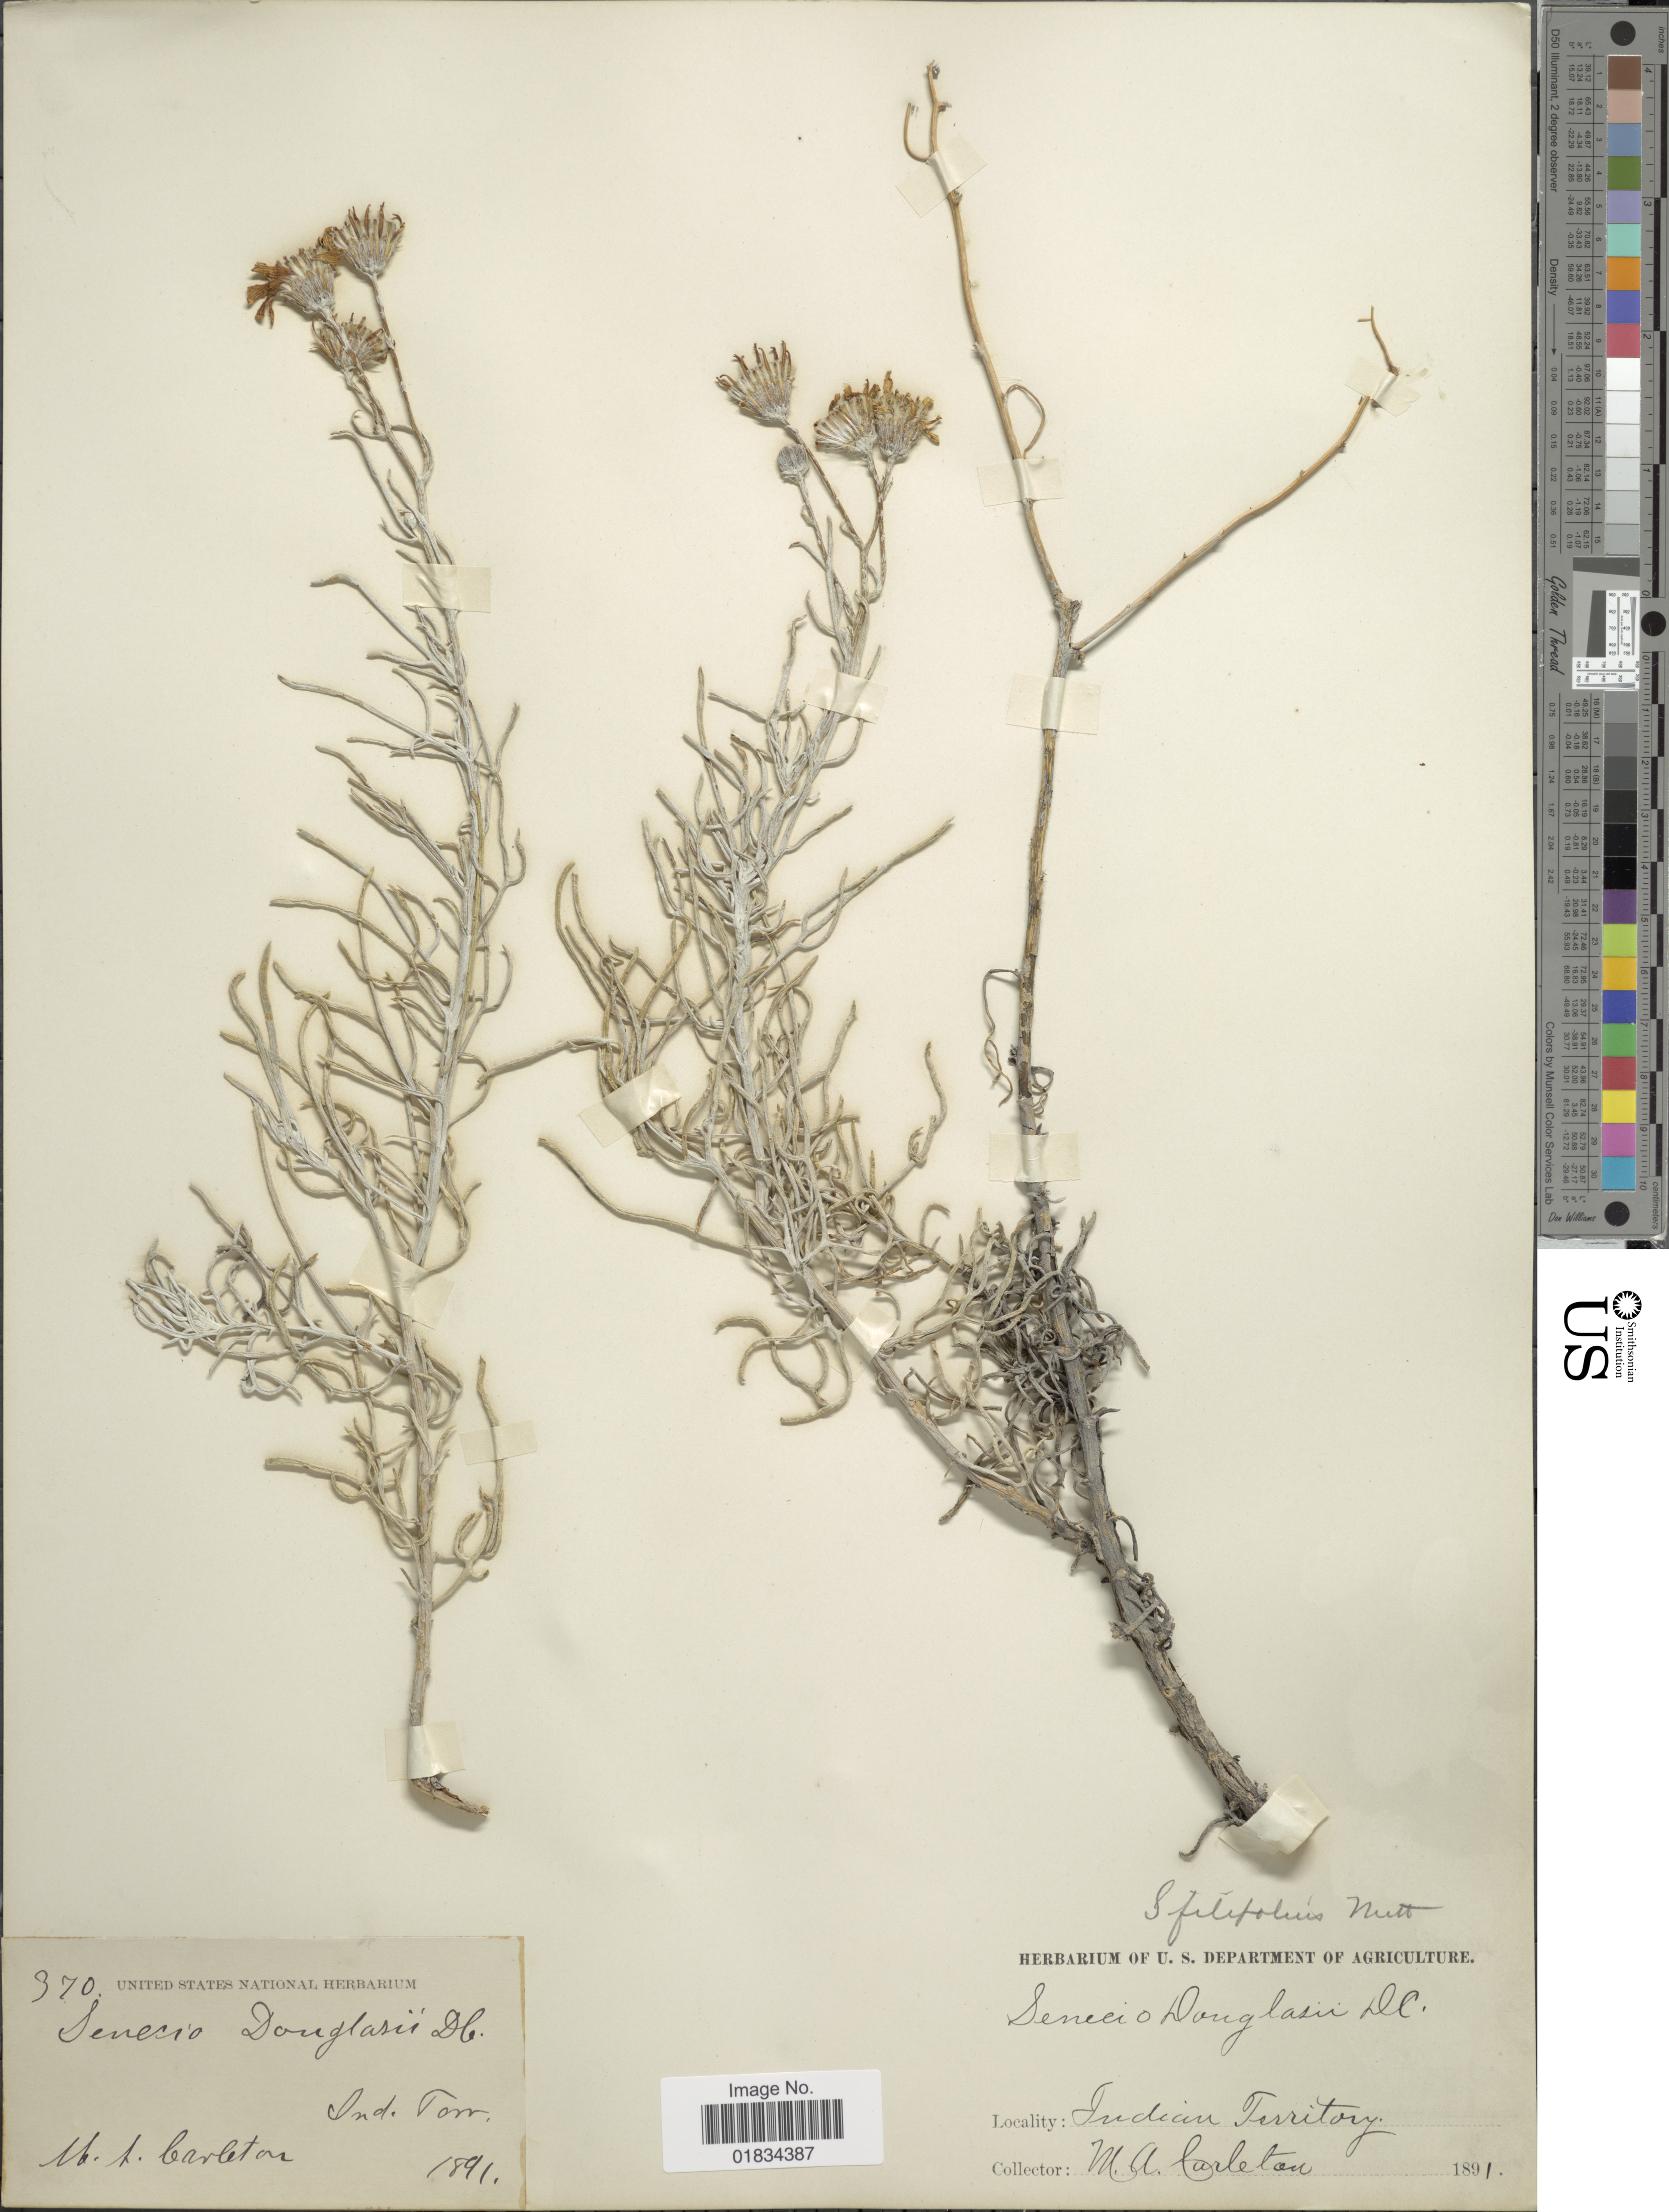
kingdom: Plantae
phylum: Tracheophyta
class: Magnoliopsida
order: Asterales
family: Asteraceae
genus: Senecio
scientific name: Senecio flaccidus var. flaccidus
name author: Less.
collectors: M. A. Carleton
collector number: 370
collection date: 1891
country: United States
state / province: Oklahoma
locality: Indian Territory